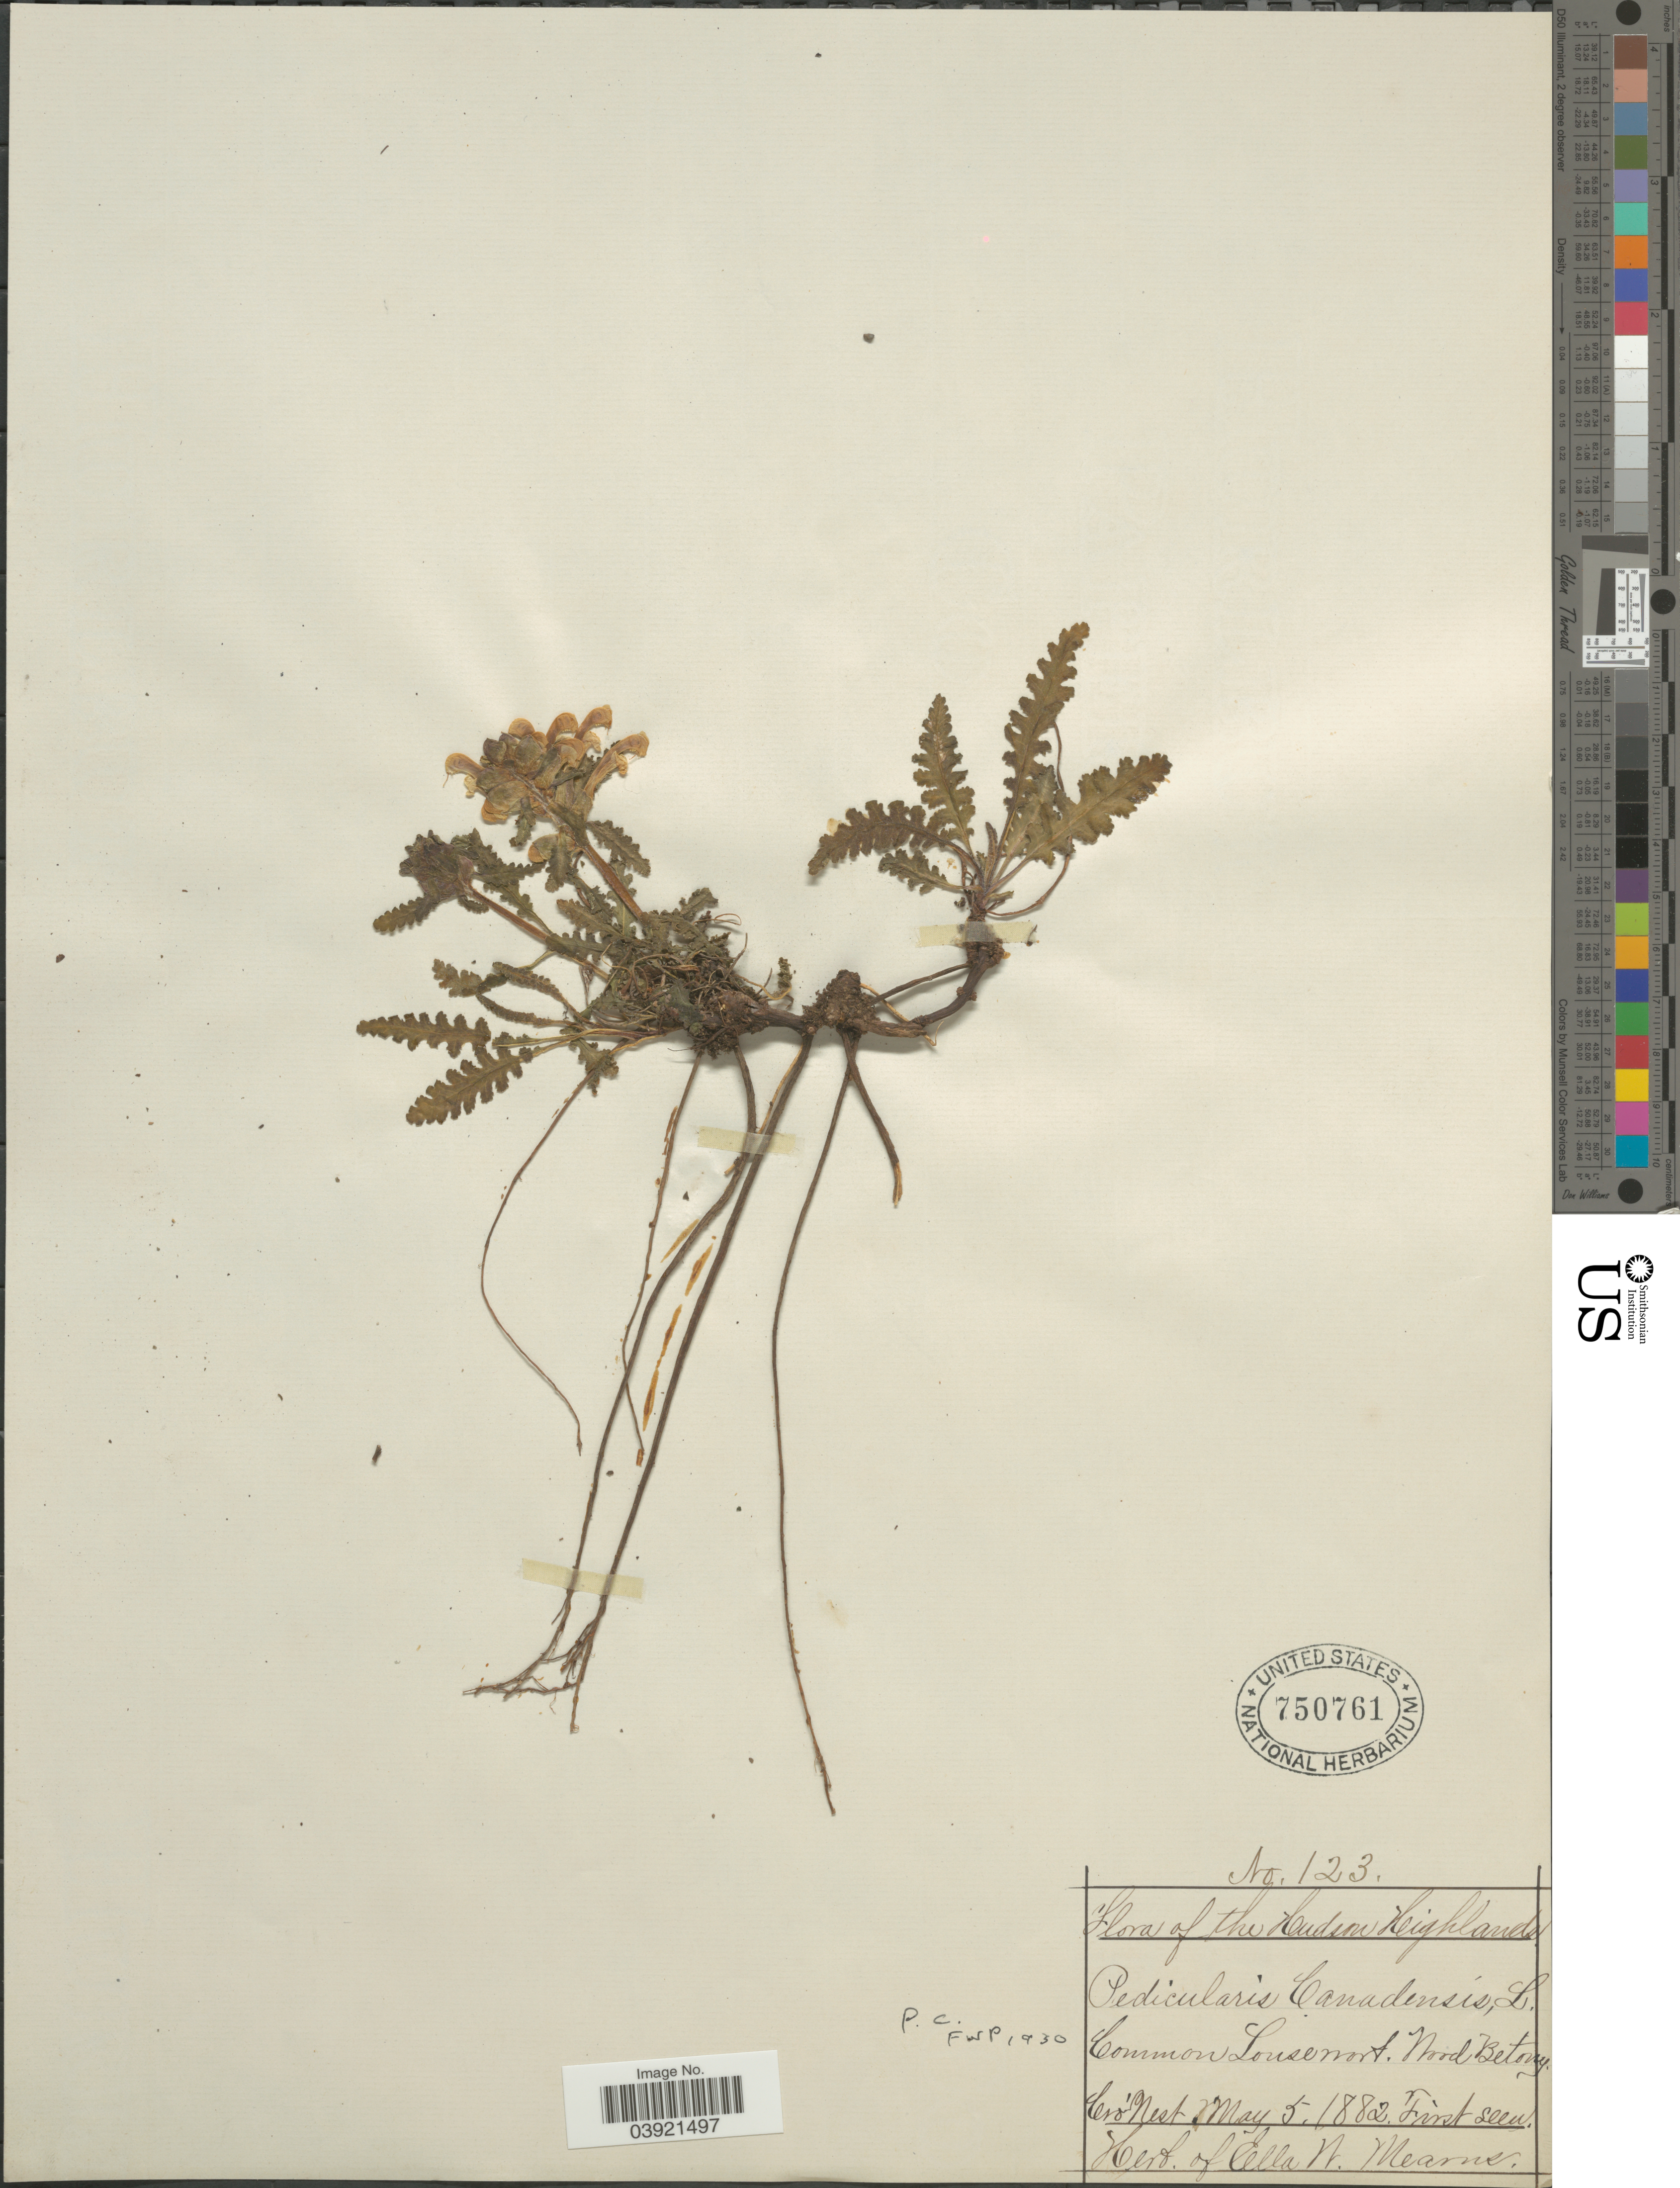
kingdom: Plantae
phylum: Tracheophyta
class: Magnoliopsida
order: Lamiales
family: Orobanchaceae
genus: Pedicularis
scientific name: Pedicularis canadensis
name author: L.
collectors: ex herb. Cella N. Mearns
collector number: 123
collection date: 1882-05-05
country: United States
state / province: New York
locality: The Hudson Highlands. Crow's Nest.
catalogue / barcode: US 750761